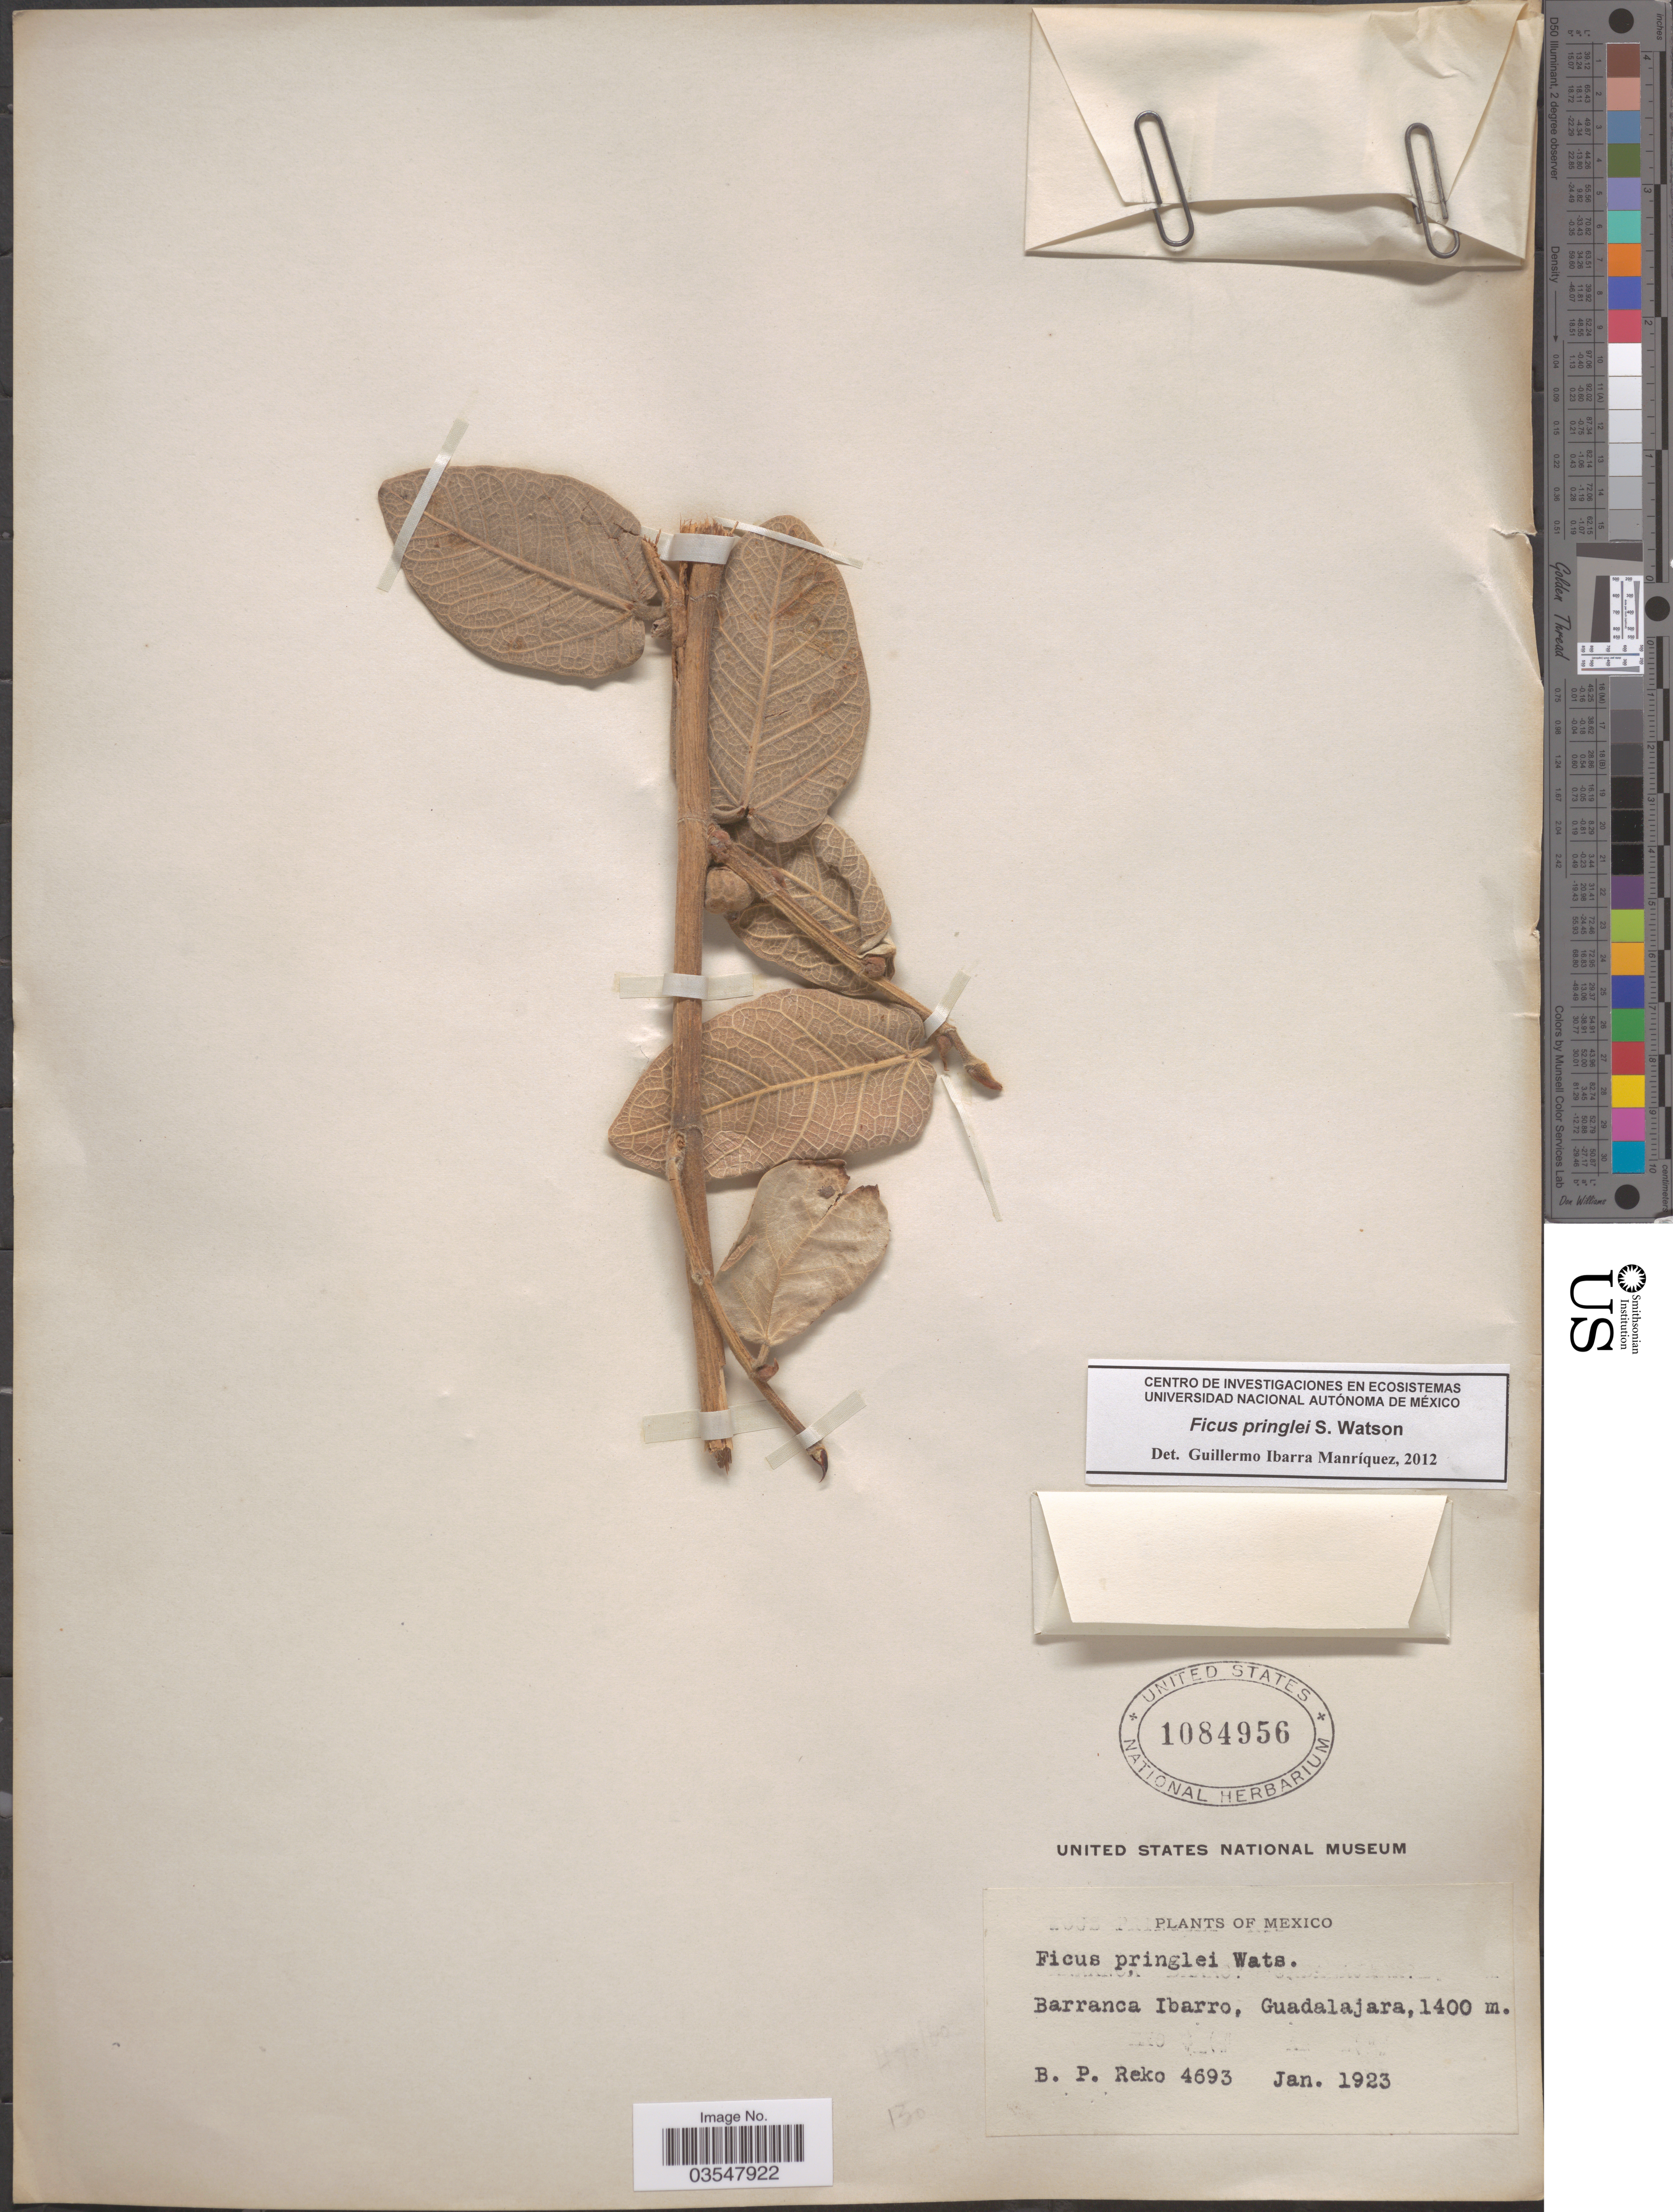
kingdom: Plantae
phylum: Tracheophyta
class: Magnoliopsida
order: Rosales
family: Moraceae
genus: Ficus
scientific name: Ficus pringlei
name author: S. Watson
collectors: B. P. Reko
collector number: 4693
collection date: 1923-01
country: Mexico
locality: Barranca Ibarro, Guadalajara.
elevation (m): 1400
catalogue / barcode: US 1084956